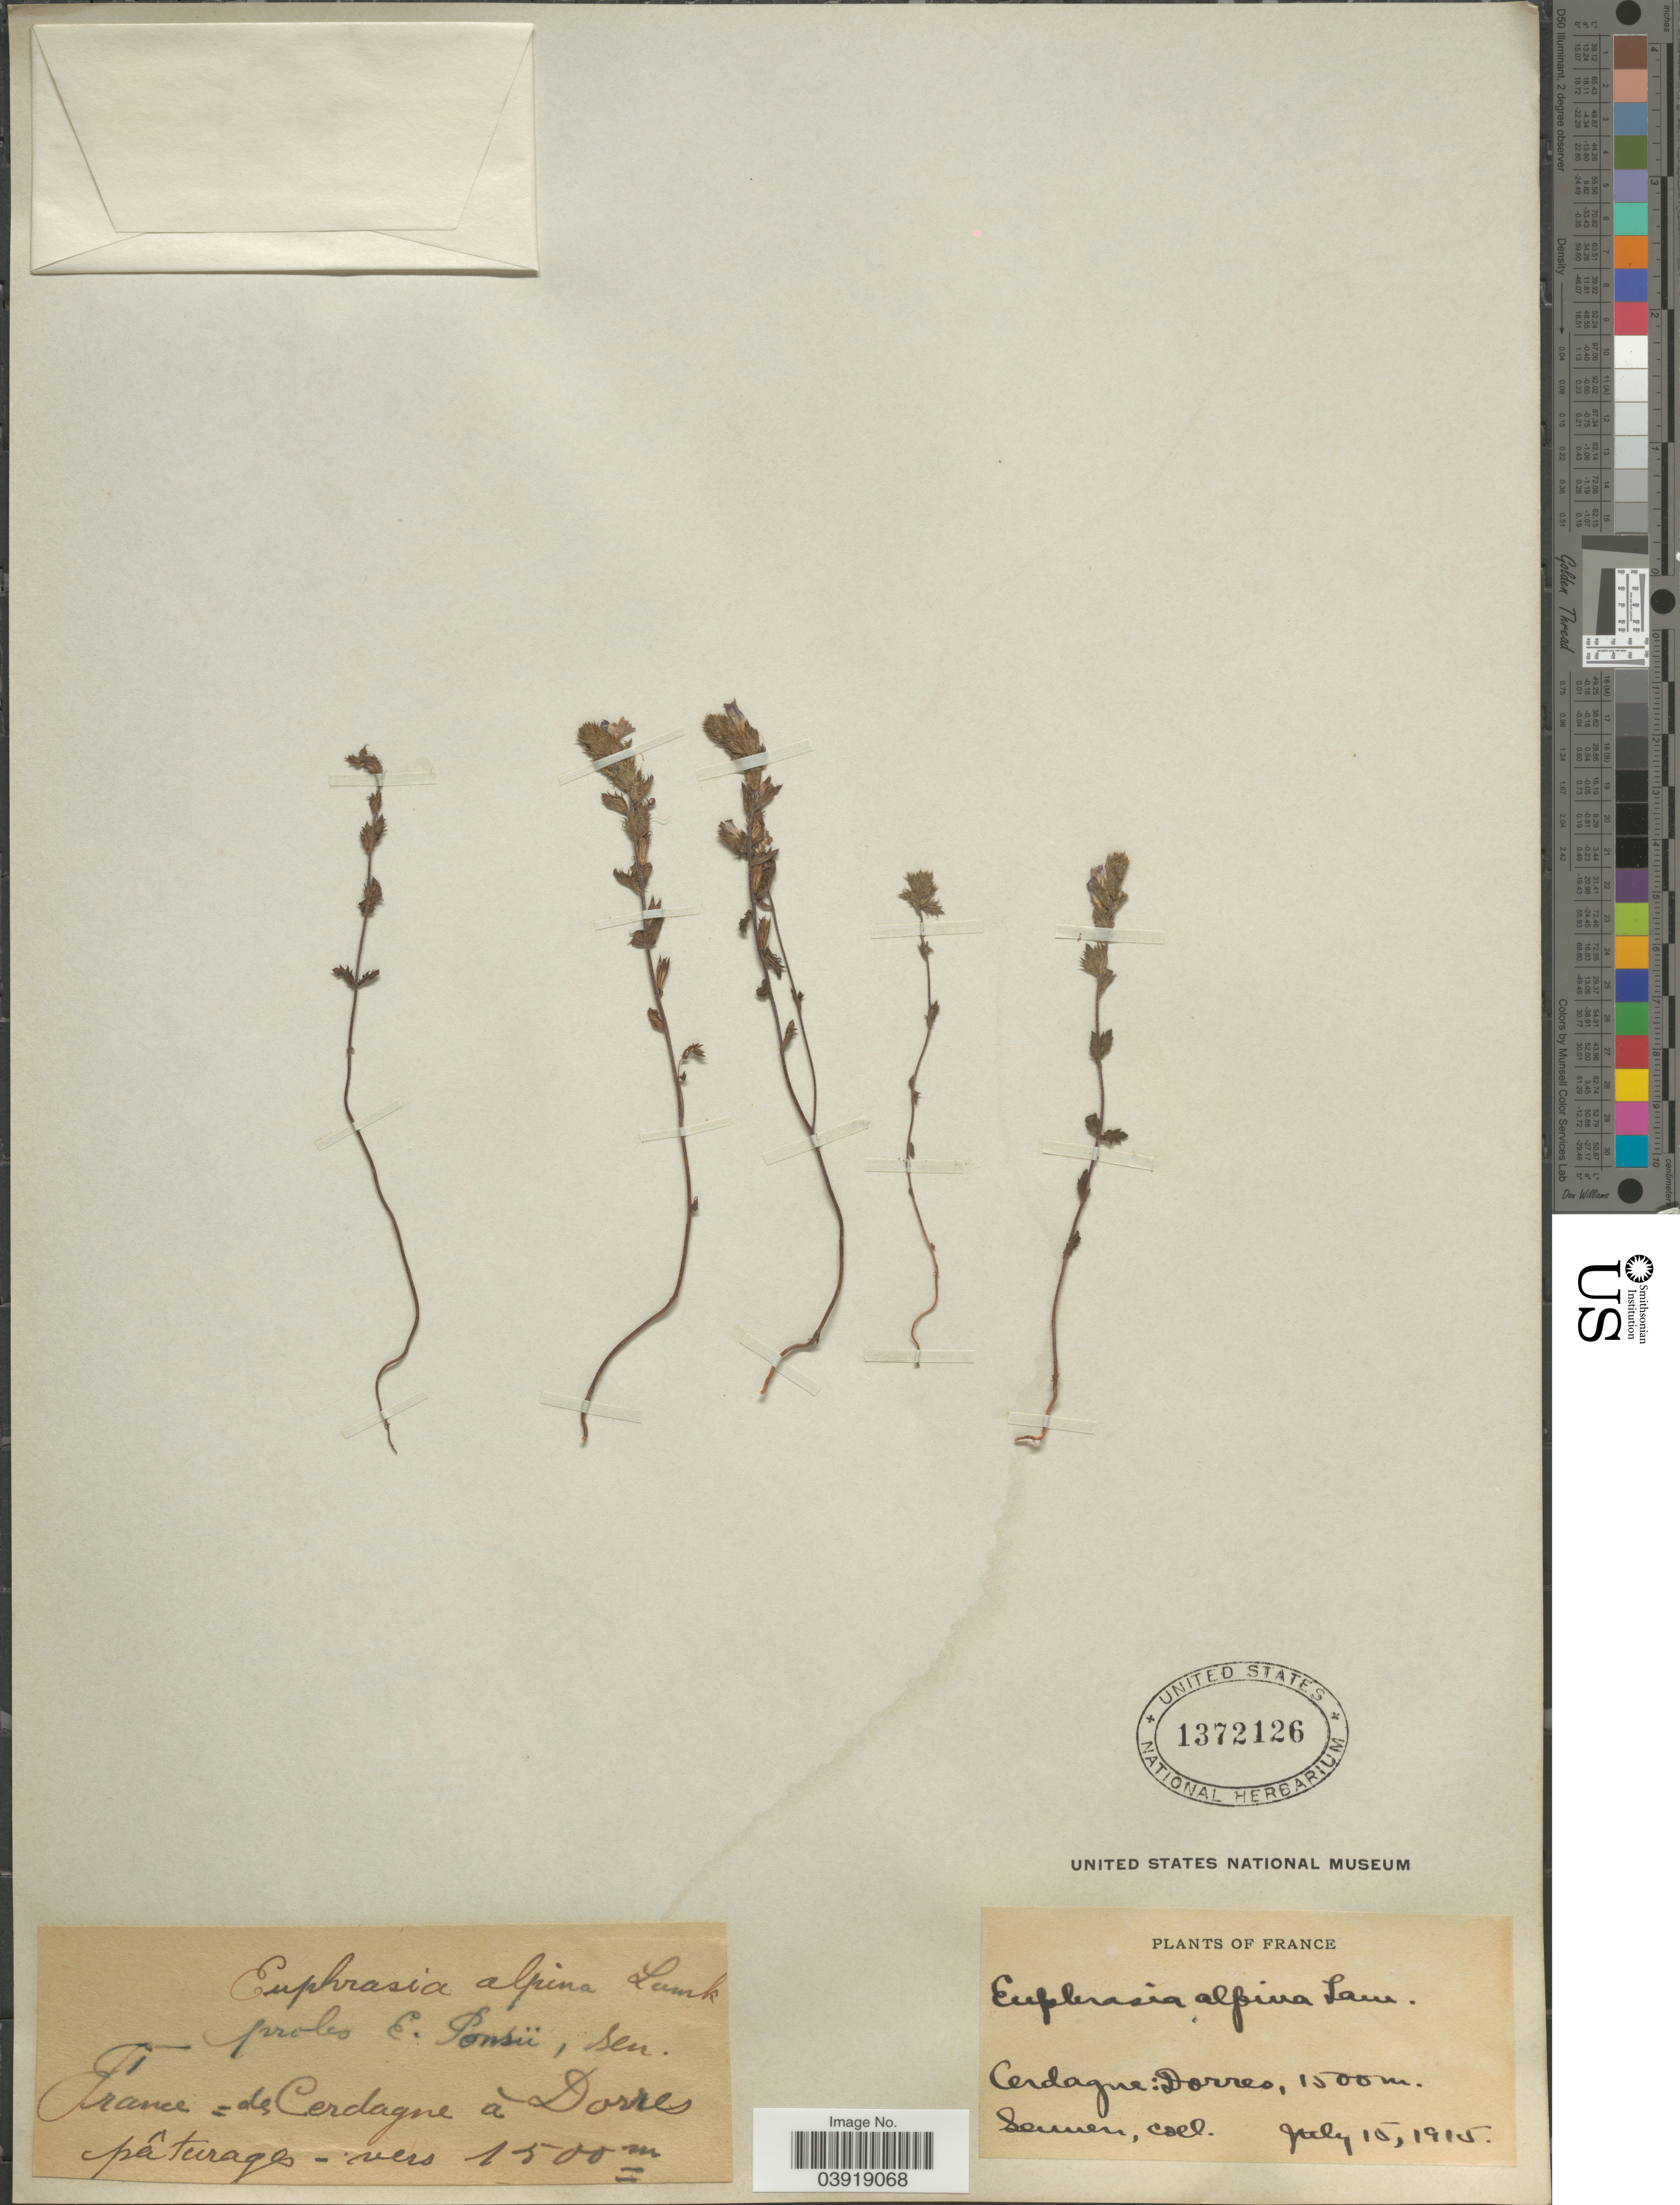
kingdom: Plantae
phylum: Tracheophyta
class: Magnoliopsida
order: Lamiales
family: Orobanchaceae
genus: Euphrasia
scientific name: Euphrasia alpina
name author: (L.) Bubani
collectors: E. Sennen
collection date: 1915-07-15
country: France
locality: France de Cerdagne á Dorres.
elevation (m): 1500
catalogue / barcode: US 1372126